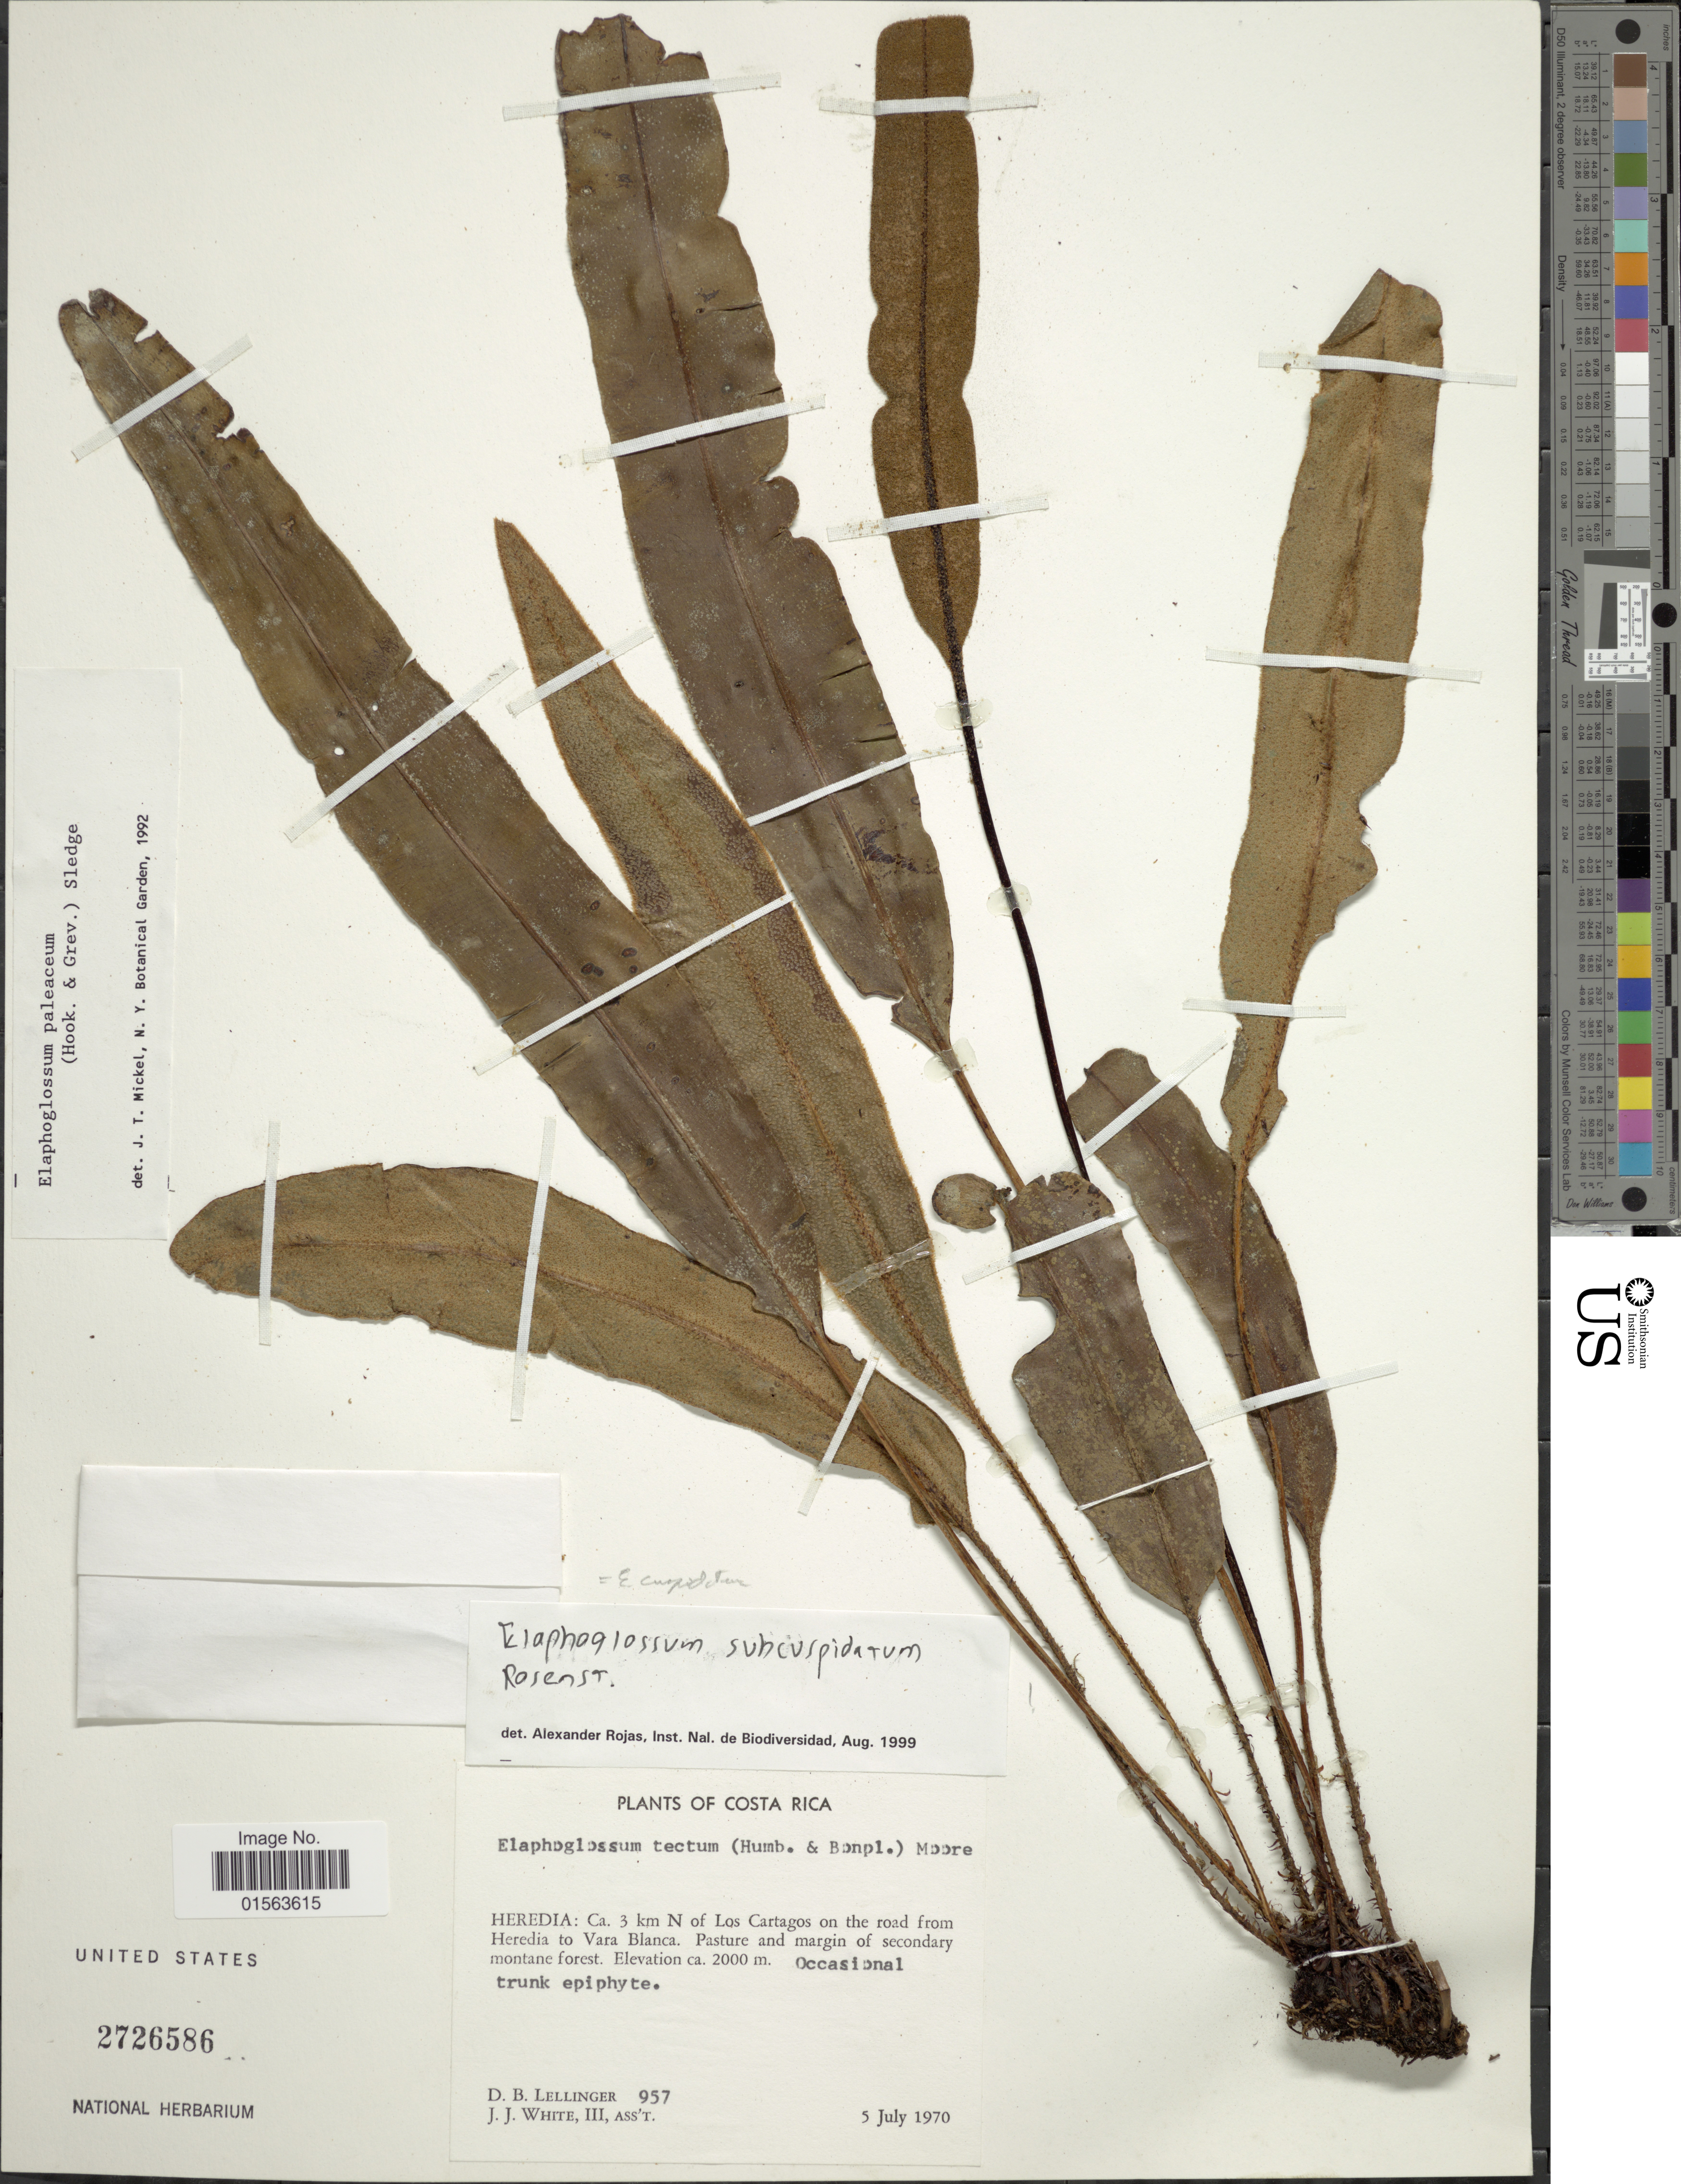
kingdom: Plantae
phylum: Tracheophyta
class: Polypodiopsida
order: Polypodiales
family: Dryopteridaceae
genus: Elaphoglossum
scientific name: Elaphoglossum subcuspidatum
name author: Rosenst.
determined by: Matos, F. B.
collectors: D. B. Lellinger & J. J. White III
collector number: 957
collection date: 1970-07-05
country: Costa Rica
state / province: Heredia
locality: Heredia: Ca 3 km N of Los Cartagos on the road from Heredia to Vara Blanca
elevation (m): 2000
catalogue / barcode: US 2726586